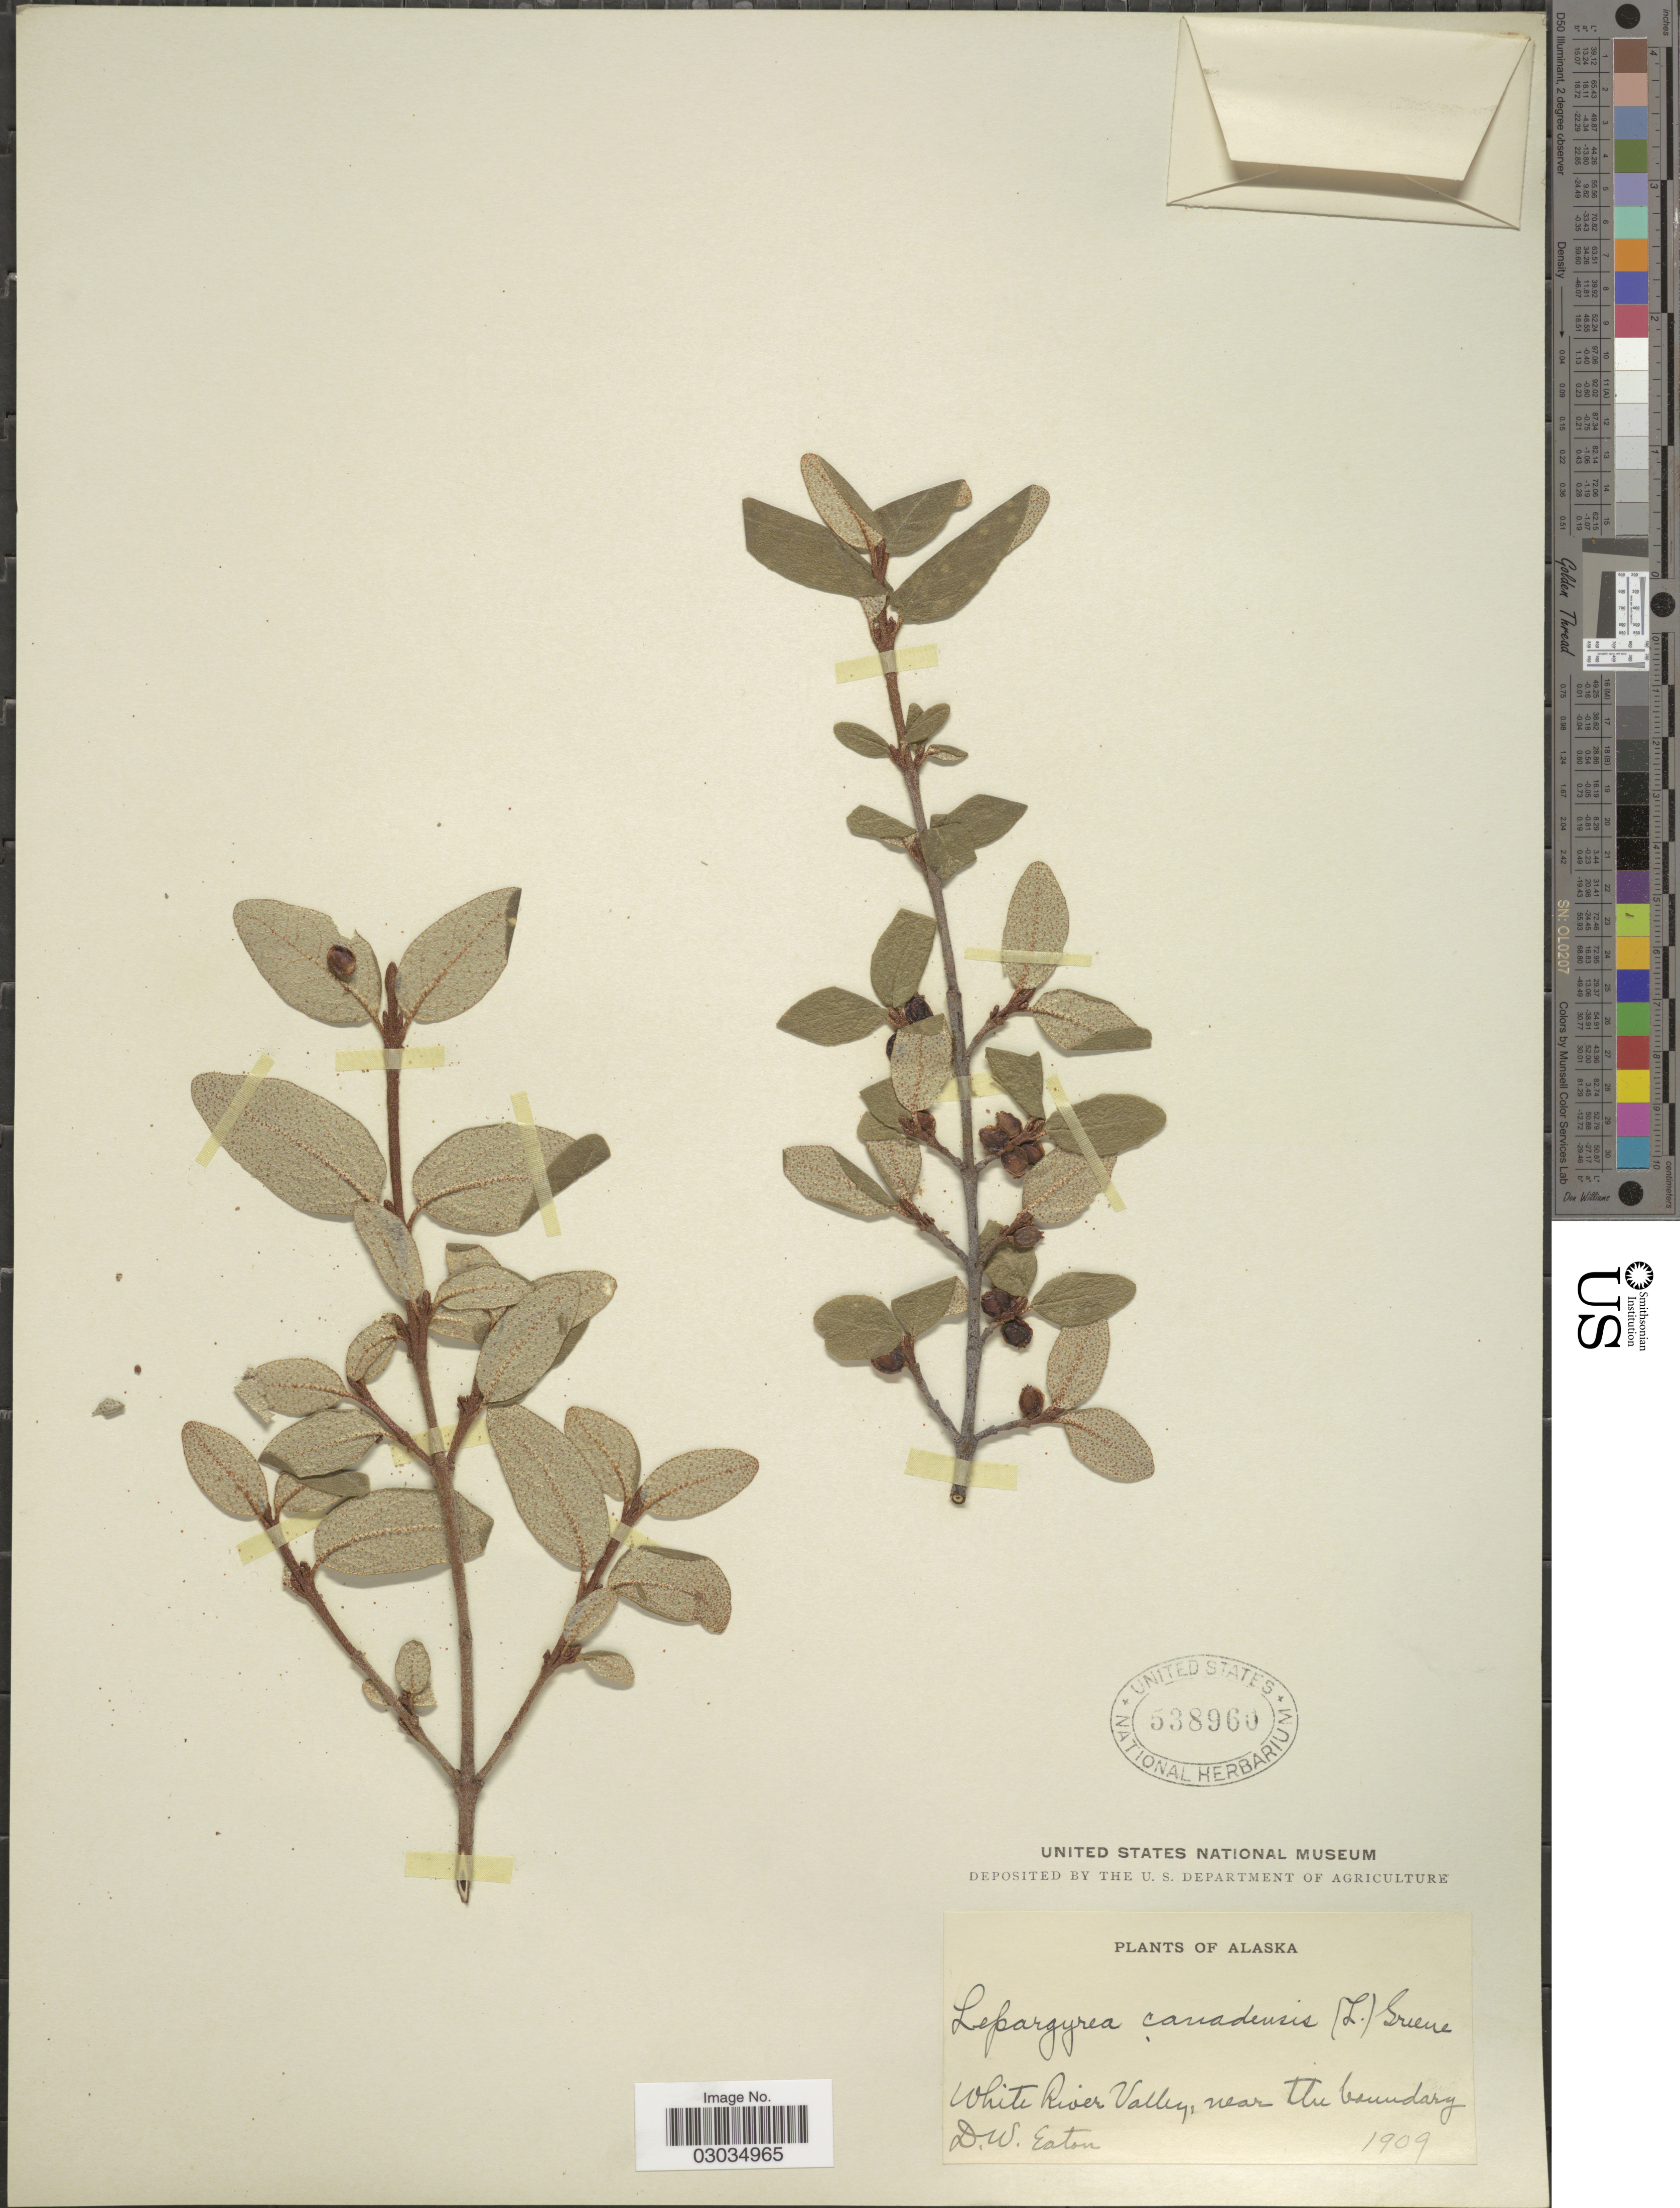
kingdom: Plantae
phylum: Tracheophyta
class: Magnoliopsida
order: Rosales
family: Elaeagnaceae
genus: Shepherdia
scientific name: Shepherdia canadensis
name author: (L.) Nutt.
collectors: D. Eaton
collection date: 1909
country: United States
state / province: Alaska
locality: White River Valley, near the boundary.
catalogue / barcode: US 538960